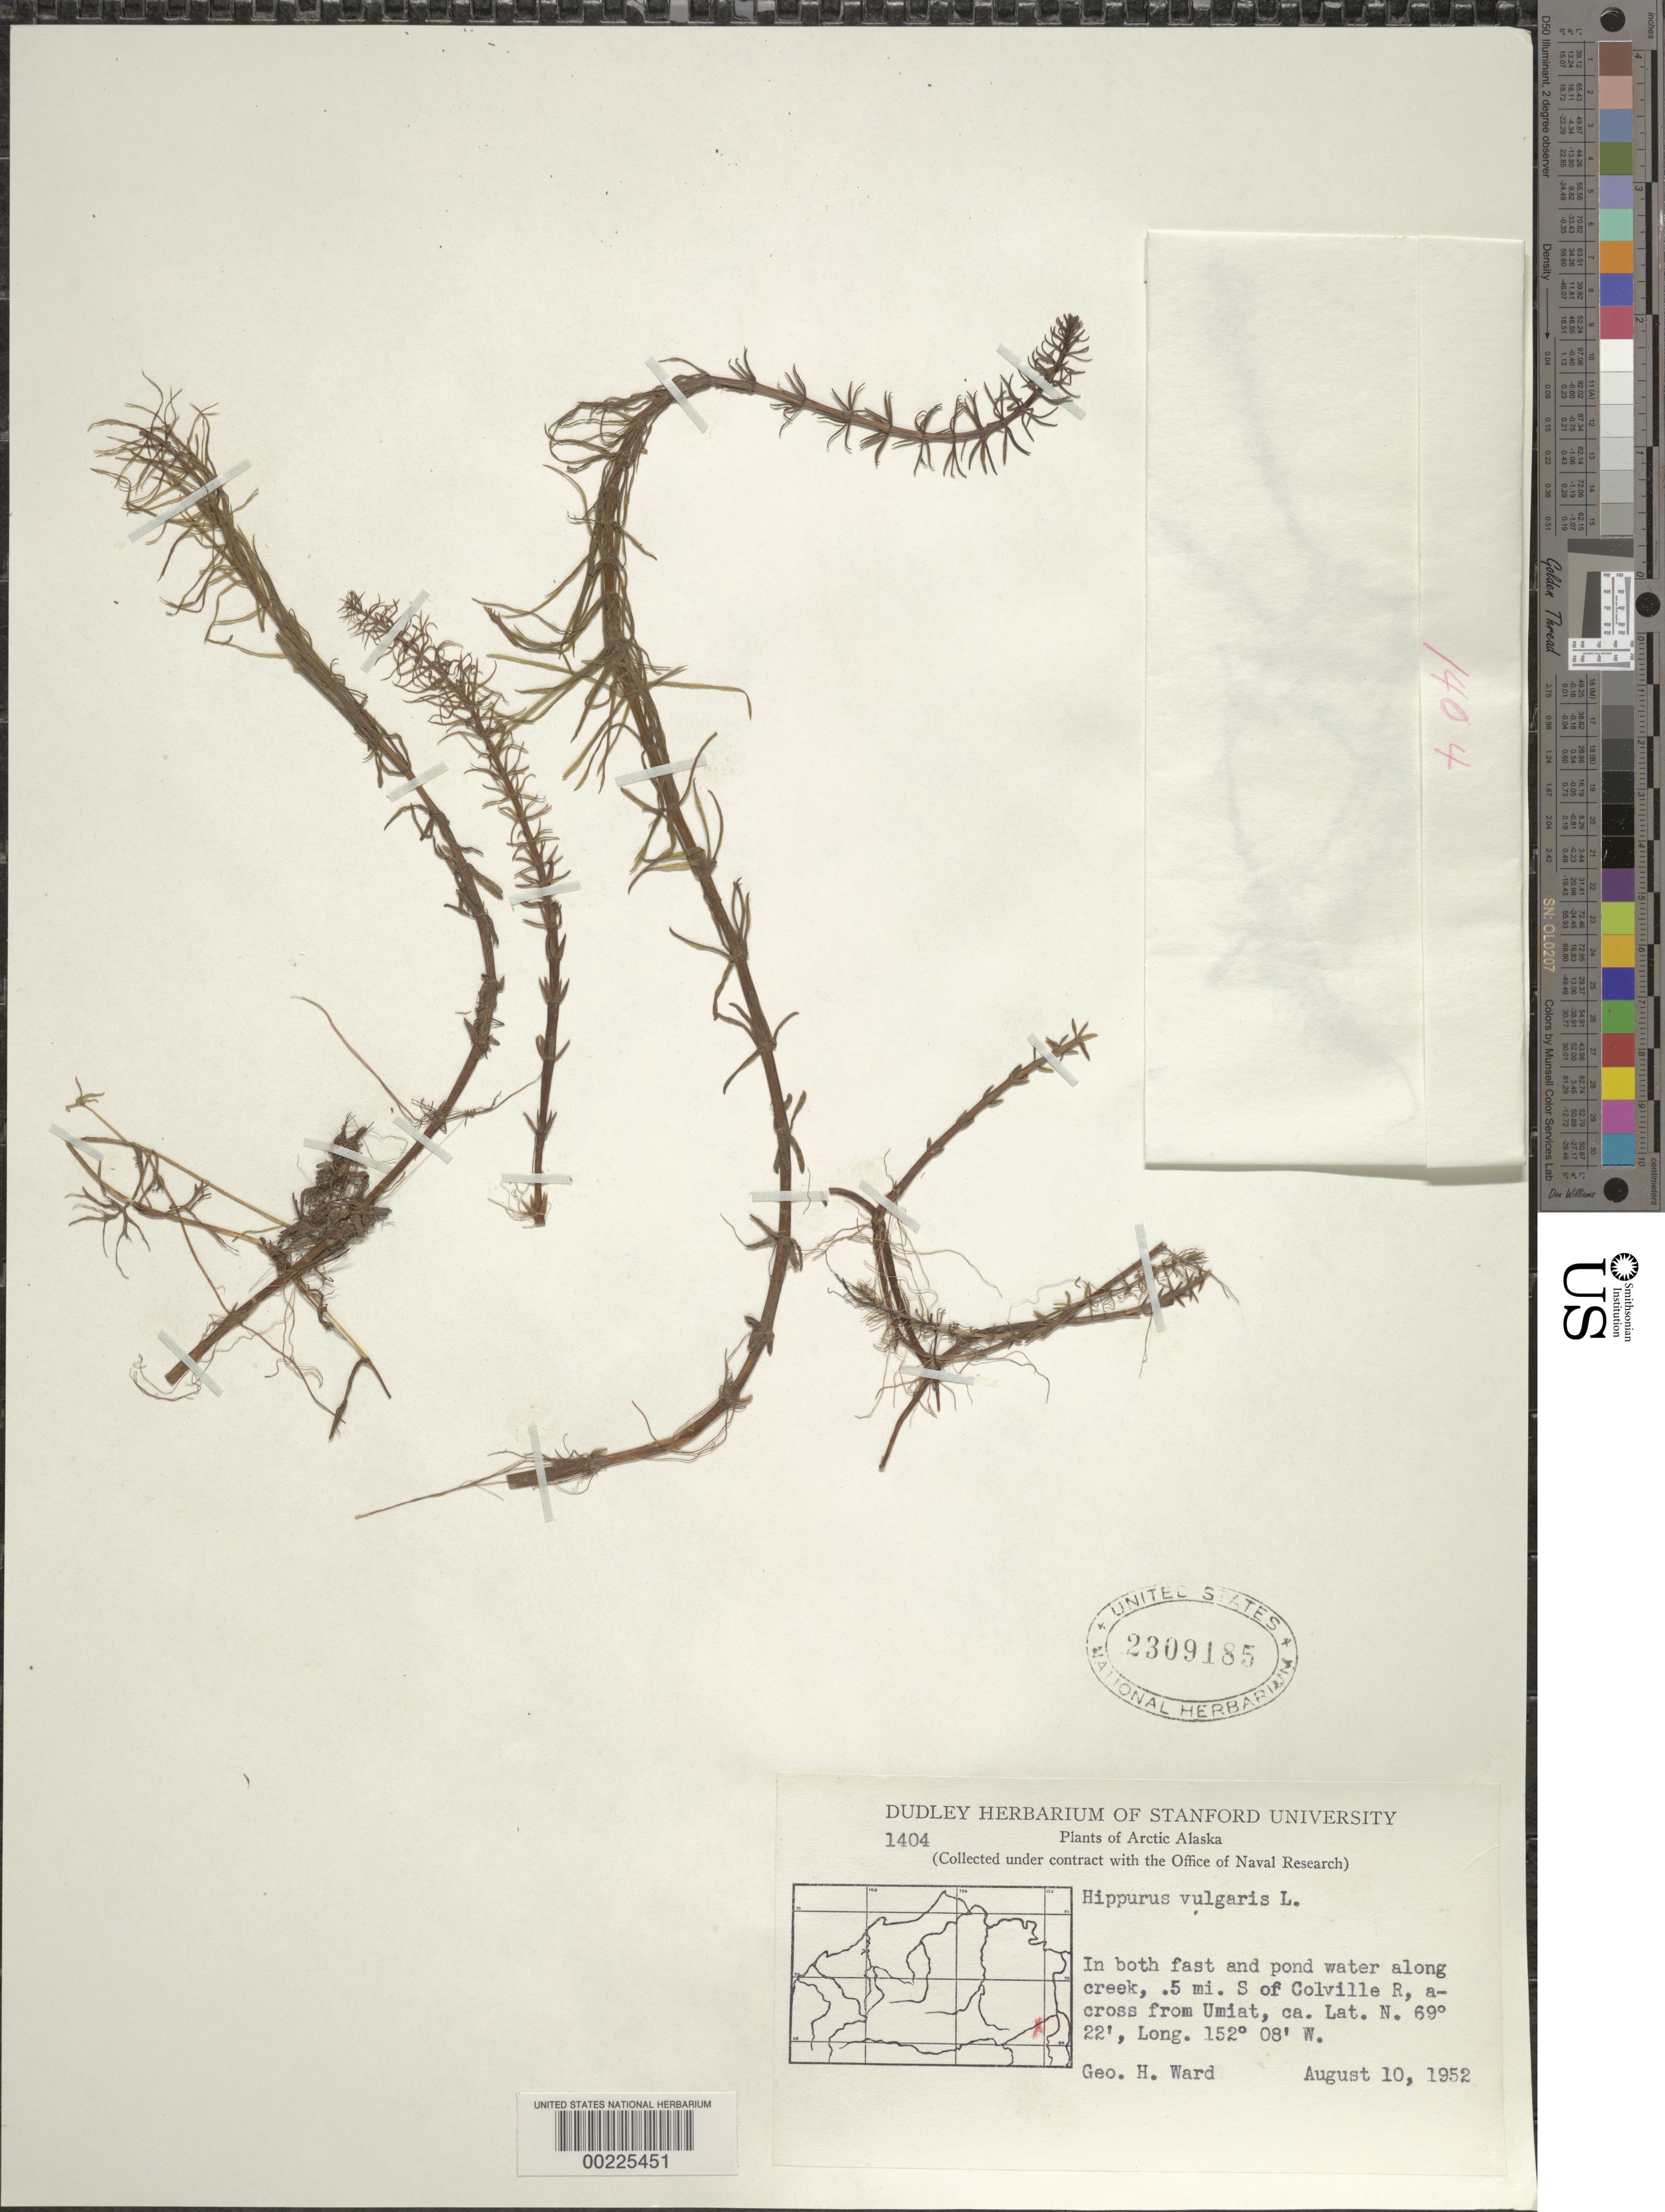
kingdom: Plantae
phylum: Tracheophyta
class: Magnoliopsida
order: Lamiales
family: Plantaginaceae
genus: Hippuris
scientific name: Hippuris vulgaris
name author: L.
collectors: G. H. Ward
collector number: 1404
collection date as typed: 10 Aug 1952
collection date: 1952-08-10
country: United States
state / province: Alaska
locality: Along creek, 0.5 mi S of Colville River, across from Umiat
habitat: In both fast and pond water along creek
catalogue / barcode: US 2309185